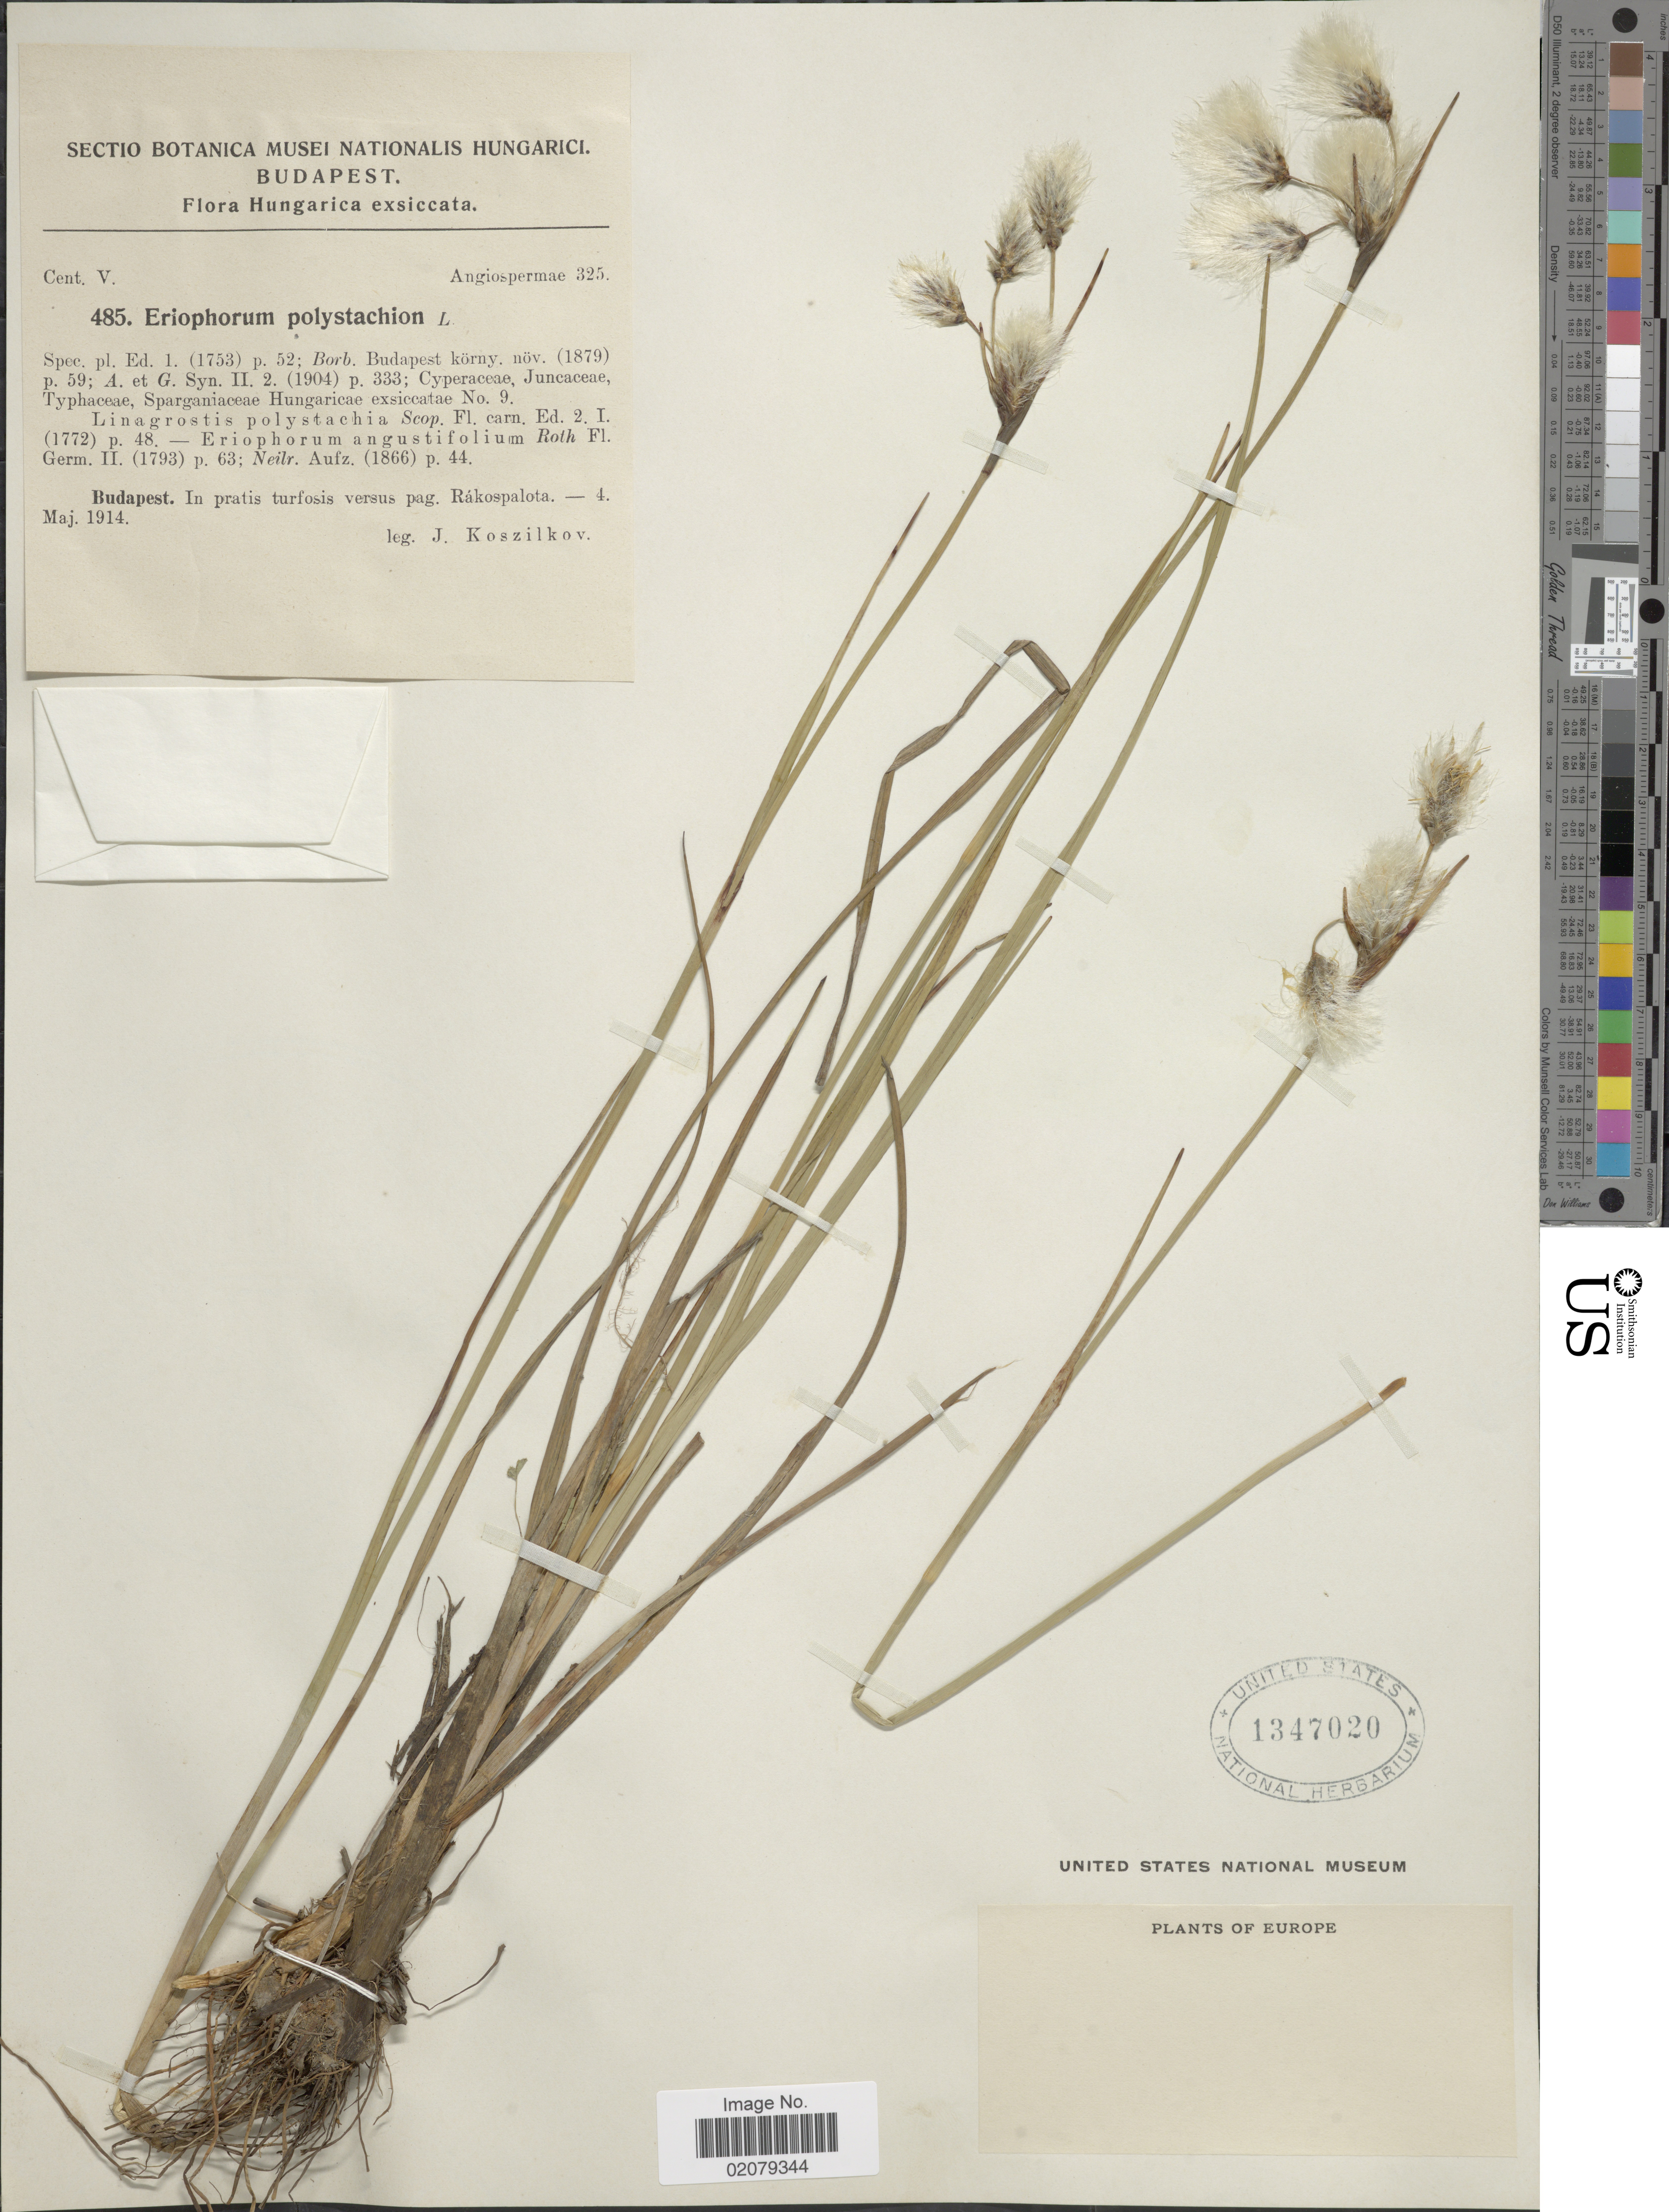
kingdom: Plantae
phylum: Tracheophyta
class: Liliopsida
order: Poales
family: Cyperaceae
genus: Eriophorum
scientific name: Eriophorum angustifolium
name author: Honck.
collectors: J. Koszilkov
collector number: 485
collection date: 1914-05-04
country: Hungary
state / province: Budapest, Capital District of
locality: Budapest, In pratis turfosis versus pag. Rakospalota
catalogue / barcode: US 1347020